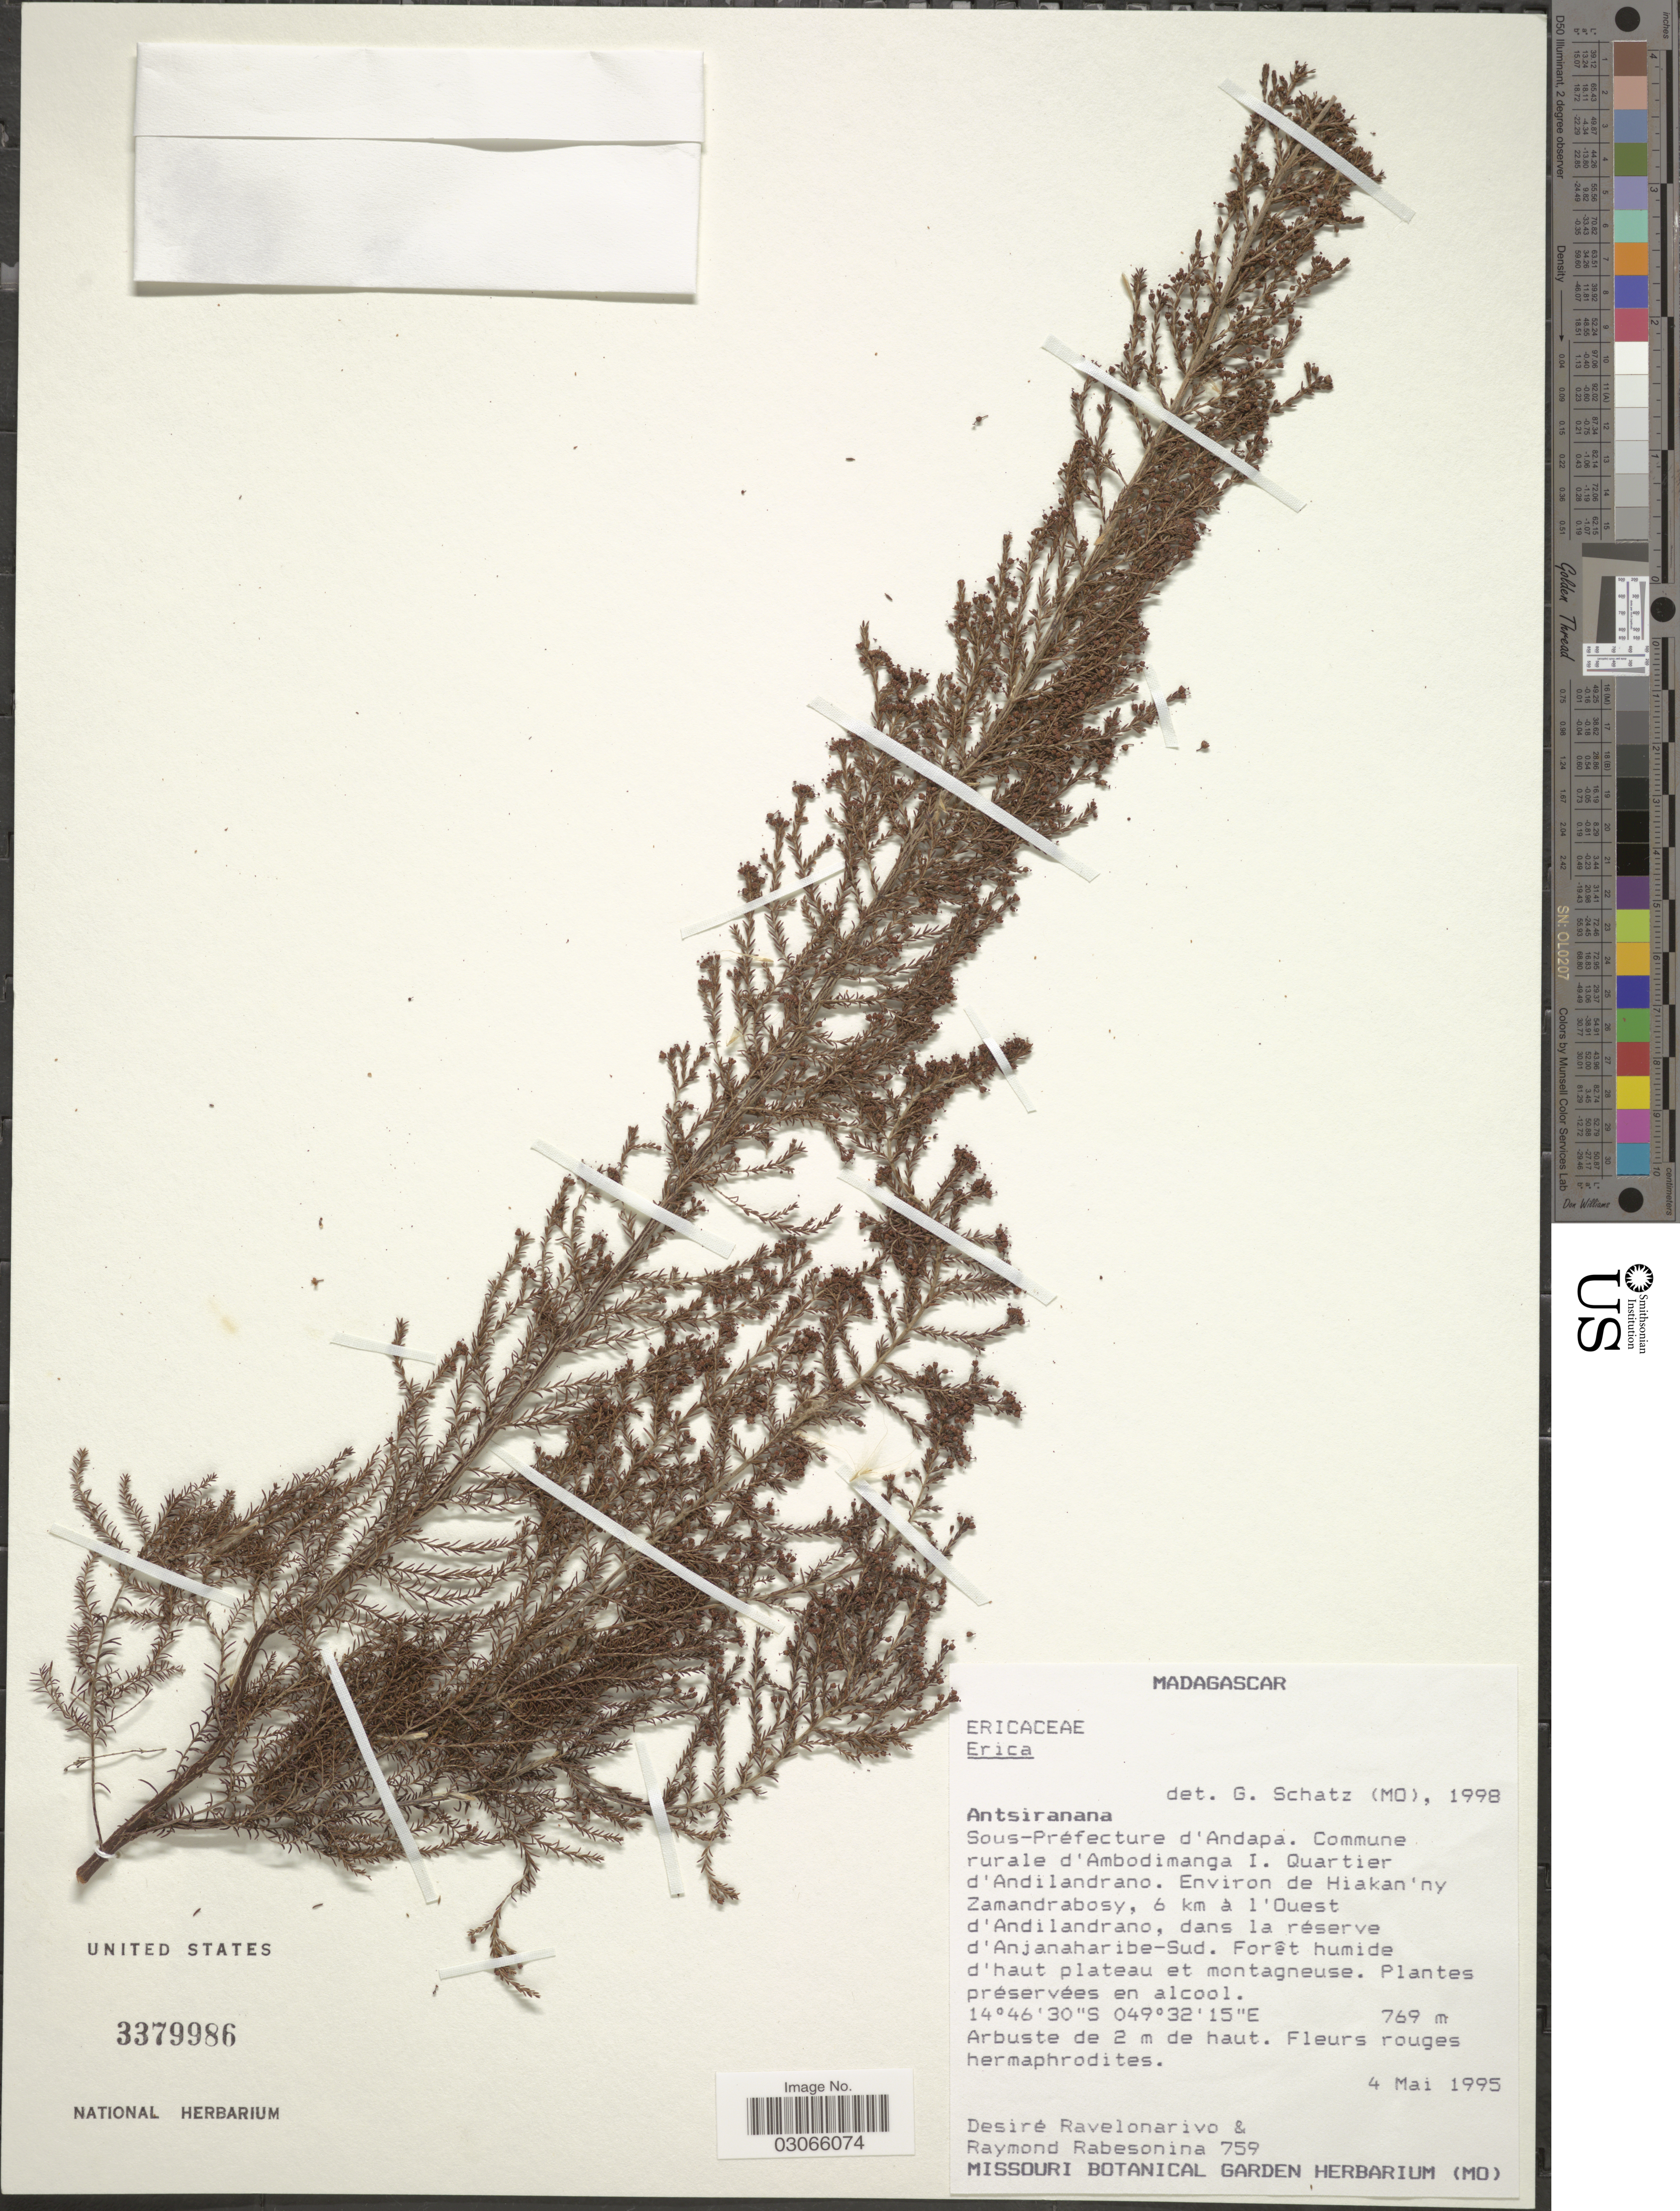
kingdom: Plantae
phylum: Tracheophyta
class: Magnoliopsida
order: Ericales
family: Ericaceae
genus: Erica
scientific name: Erica sp.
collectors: D. Ravelonarivo & R. Rabesonina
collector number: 759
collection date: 1995-05-04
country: Madagascar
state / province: Sava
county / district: Andapa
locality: Sous-Préfecture d'Andapa. Commune rurale d'Ambodimanga I. Quartier d'Andilandrano. Environ de Hiakan'ny Zamandrabosy, 6 km à l'Ouest d'Andilandrano, dans la réserve d'Anjanaharibe-Sud.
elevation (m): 769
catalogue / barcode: US 3379986